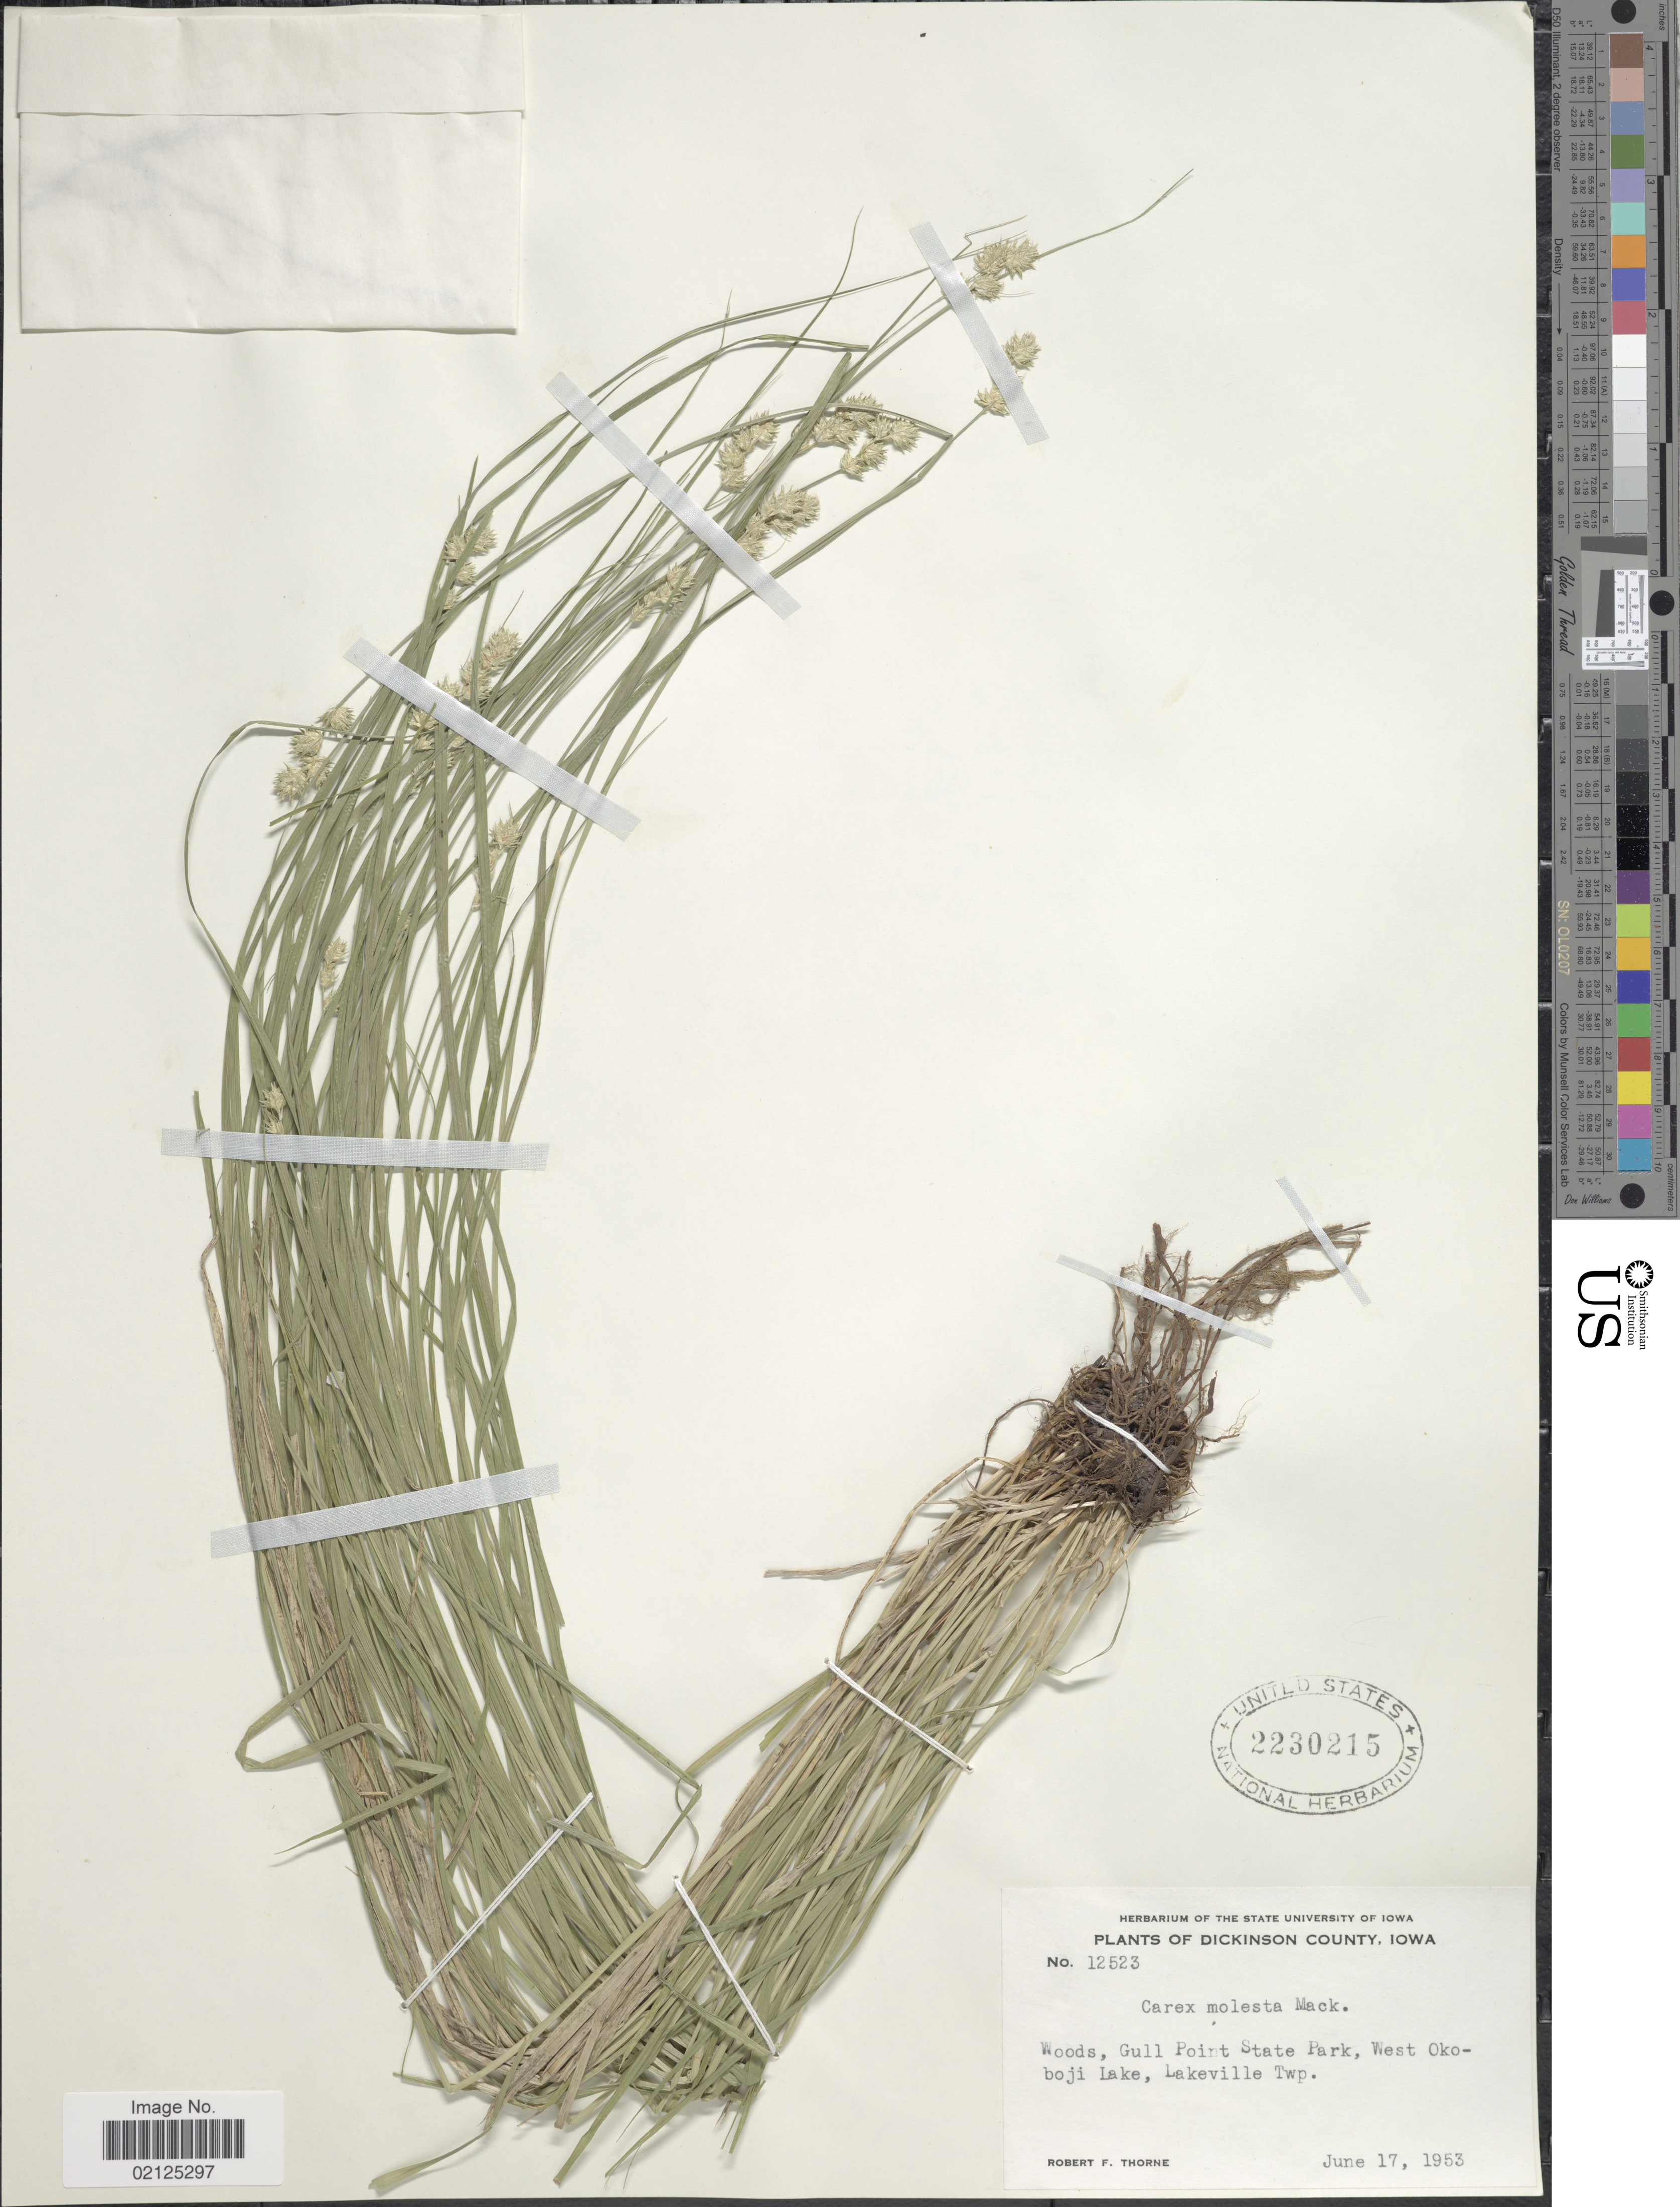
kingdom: Plantae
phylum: Tracheophyta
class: Liliopsida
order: Poales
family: Cyperaceae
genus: Carex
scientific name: Carex molesta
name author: Mack.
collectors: R. F. Thorne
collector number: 12523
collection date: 1953-06-17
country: United States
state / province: Iowa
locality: Dickinson County, Woods, Gull Point State Park, West Okoboji Lake, Lakeville Twp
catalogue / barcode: US 2230215